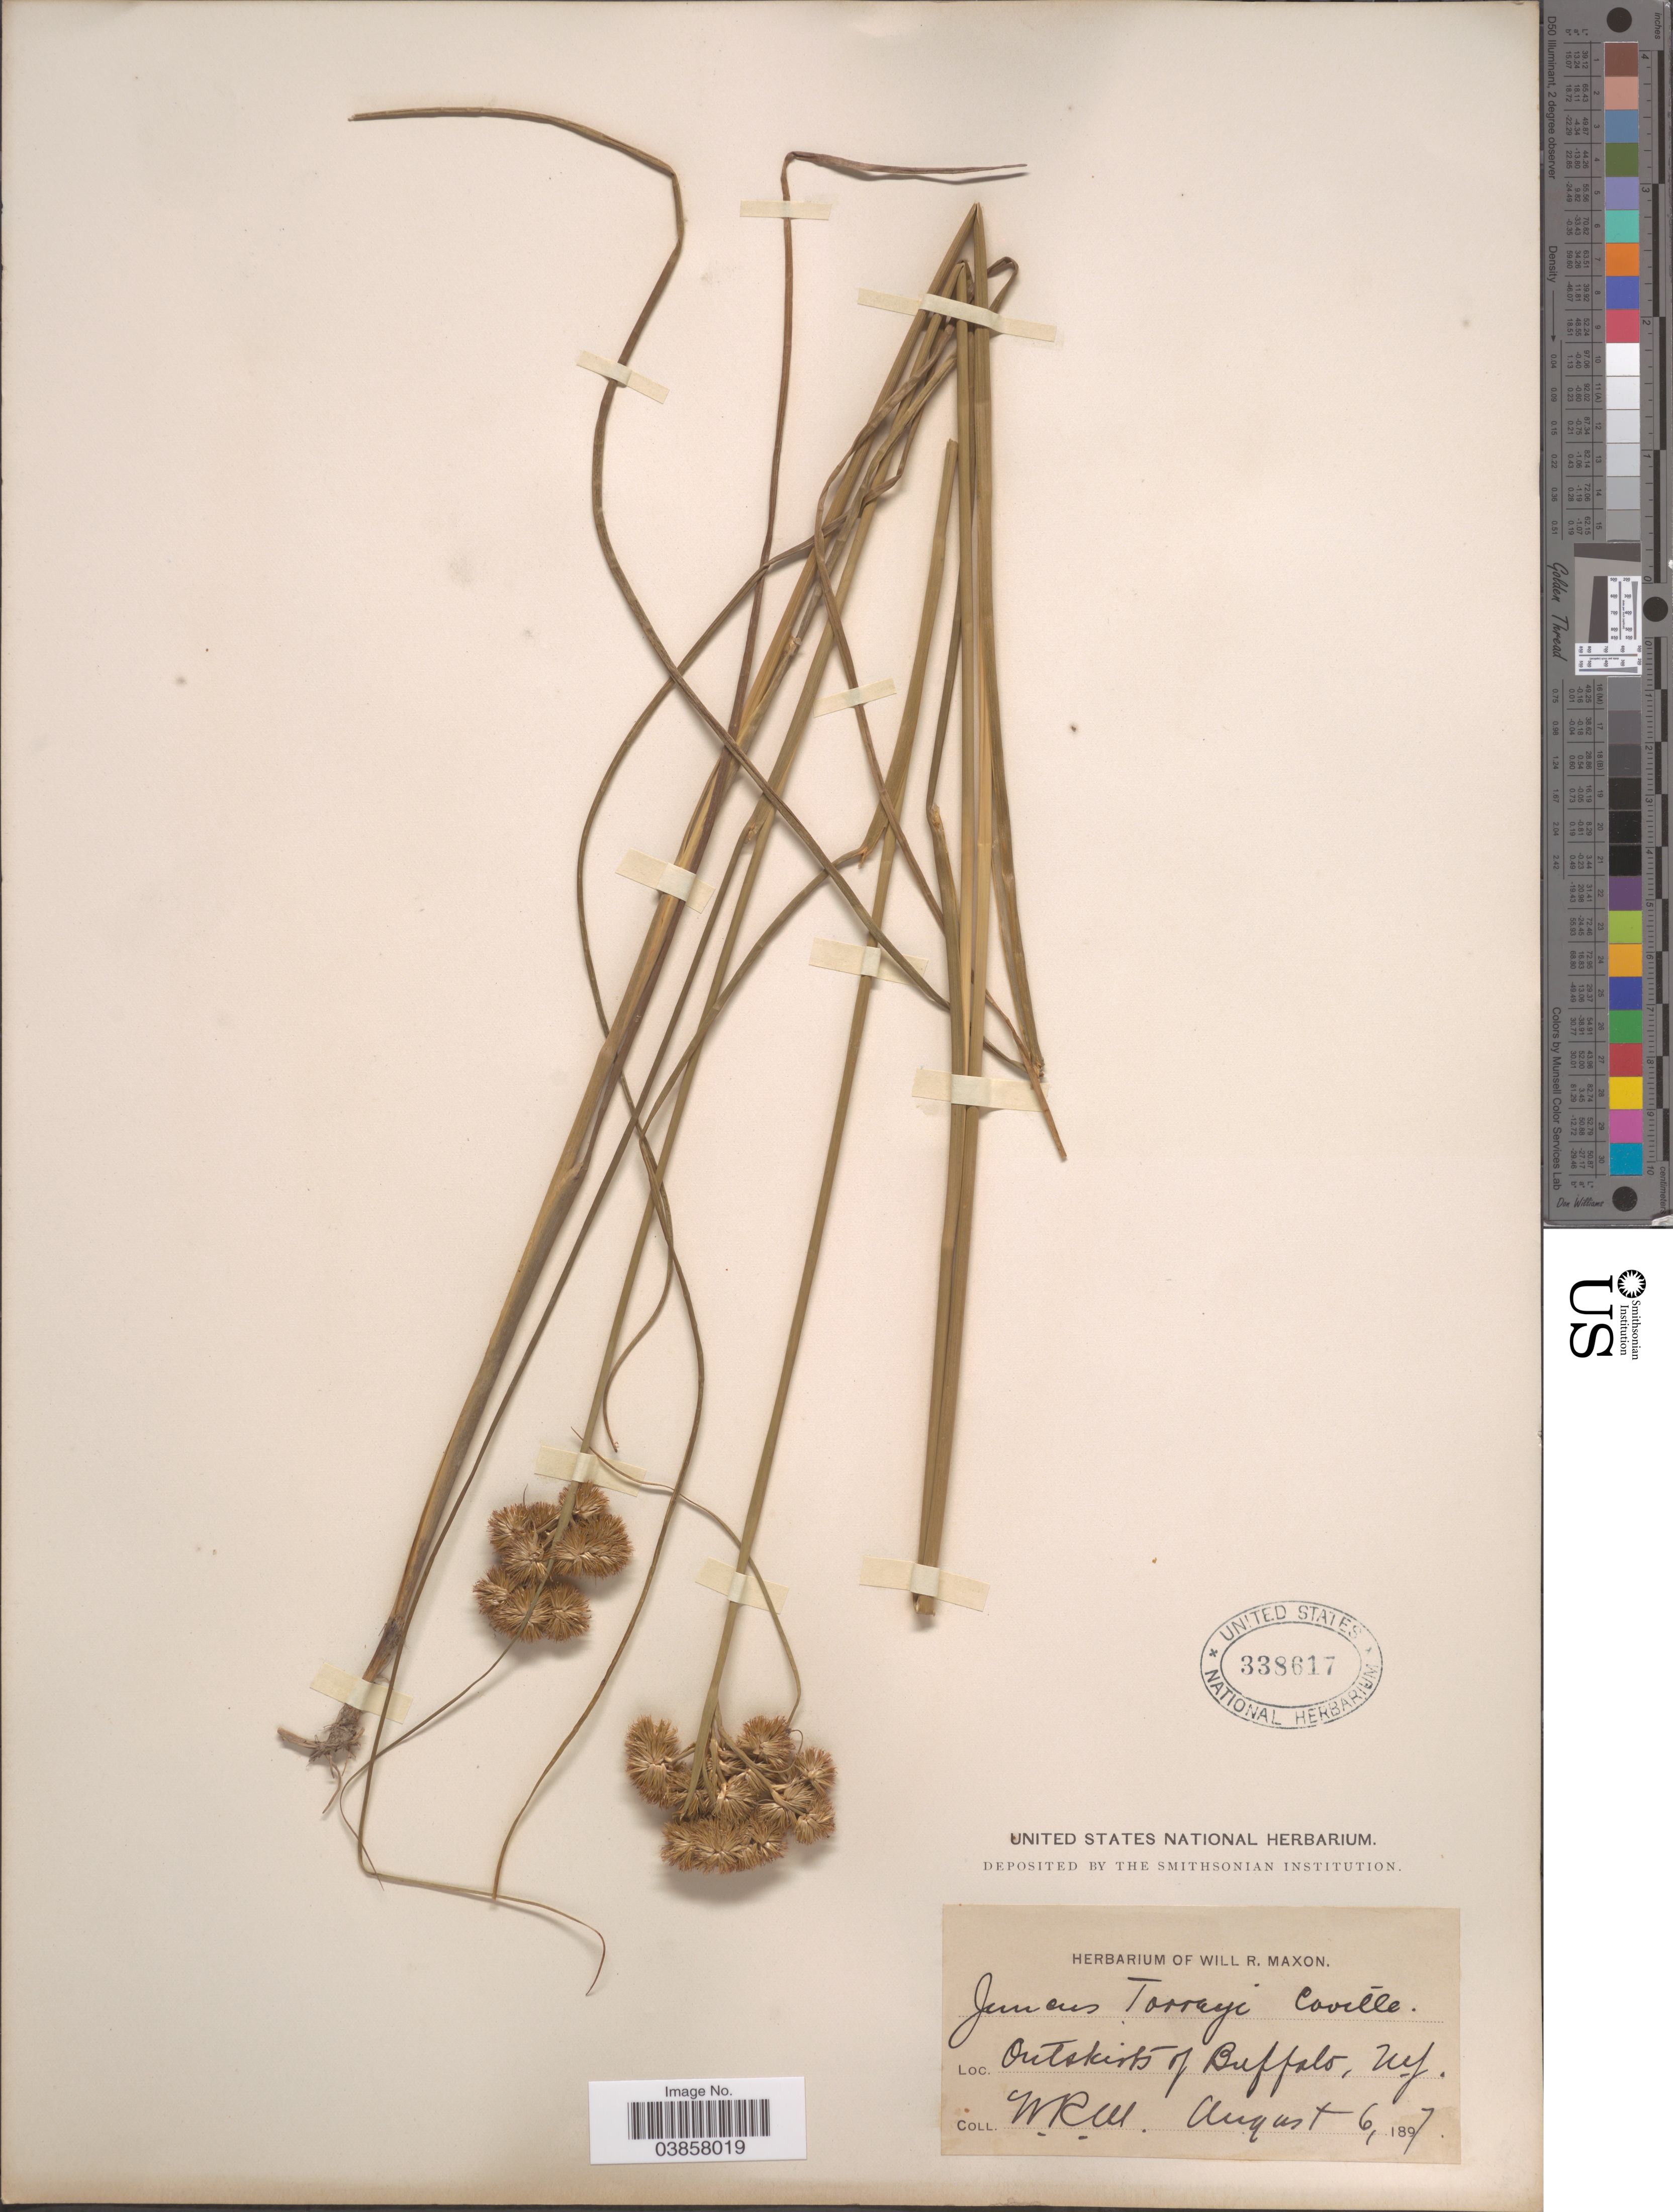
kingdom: Plantae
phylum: Tracheophyta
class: Liliopsida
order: Poales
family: Juncaceae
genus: Juncus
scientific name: Juncus torreyi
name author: Coville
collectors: W. R. Maxon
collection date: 1897-08-06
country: United States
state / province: New York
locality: Outskitts of Buffalo.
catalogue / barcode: US 338617